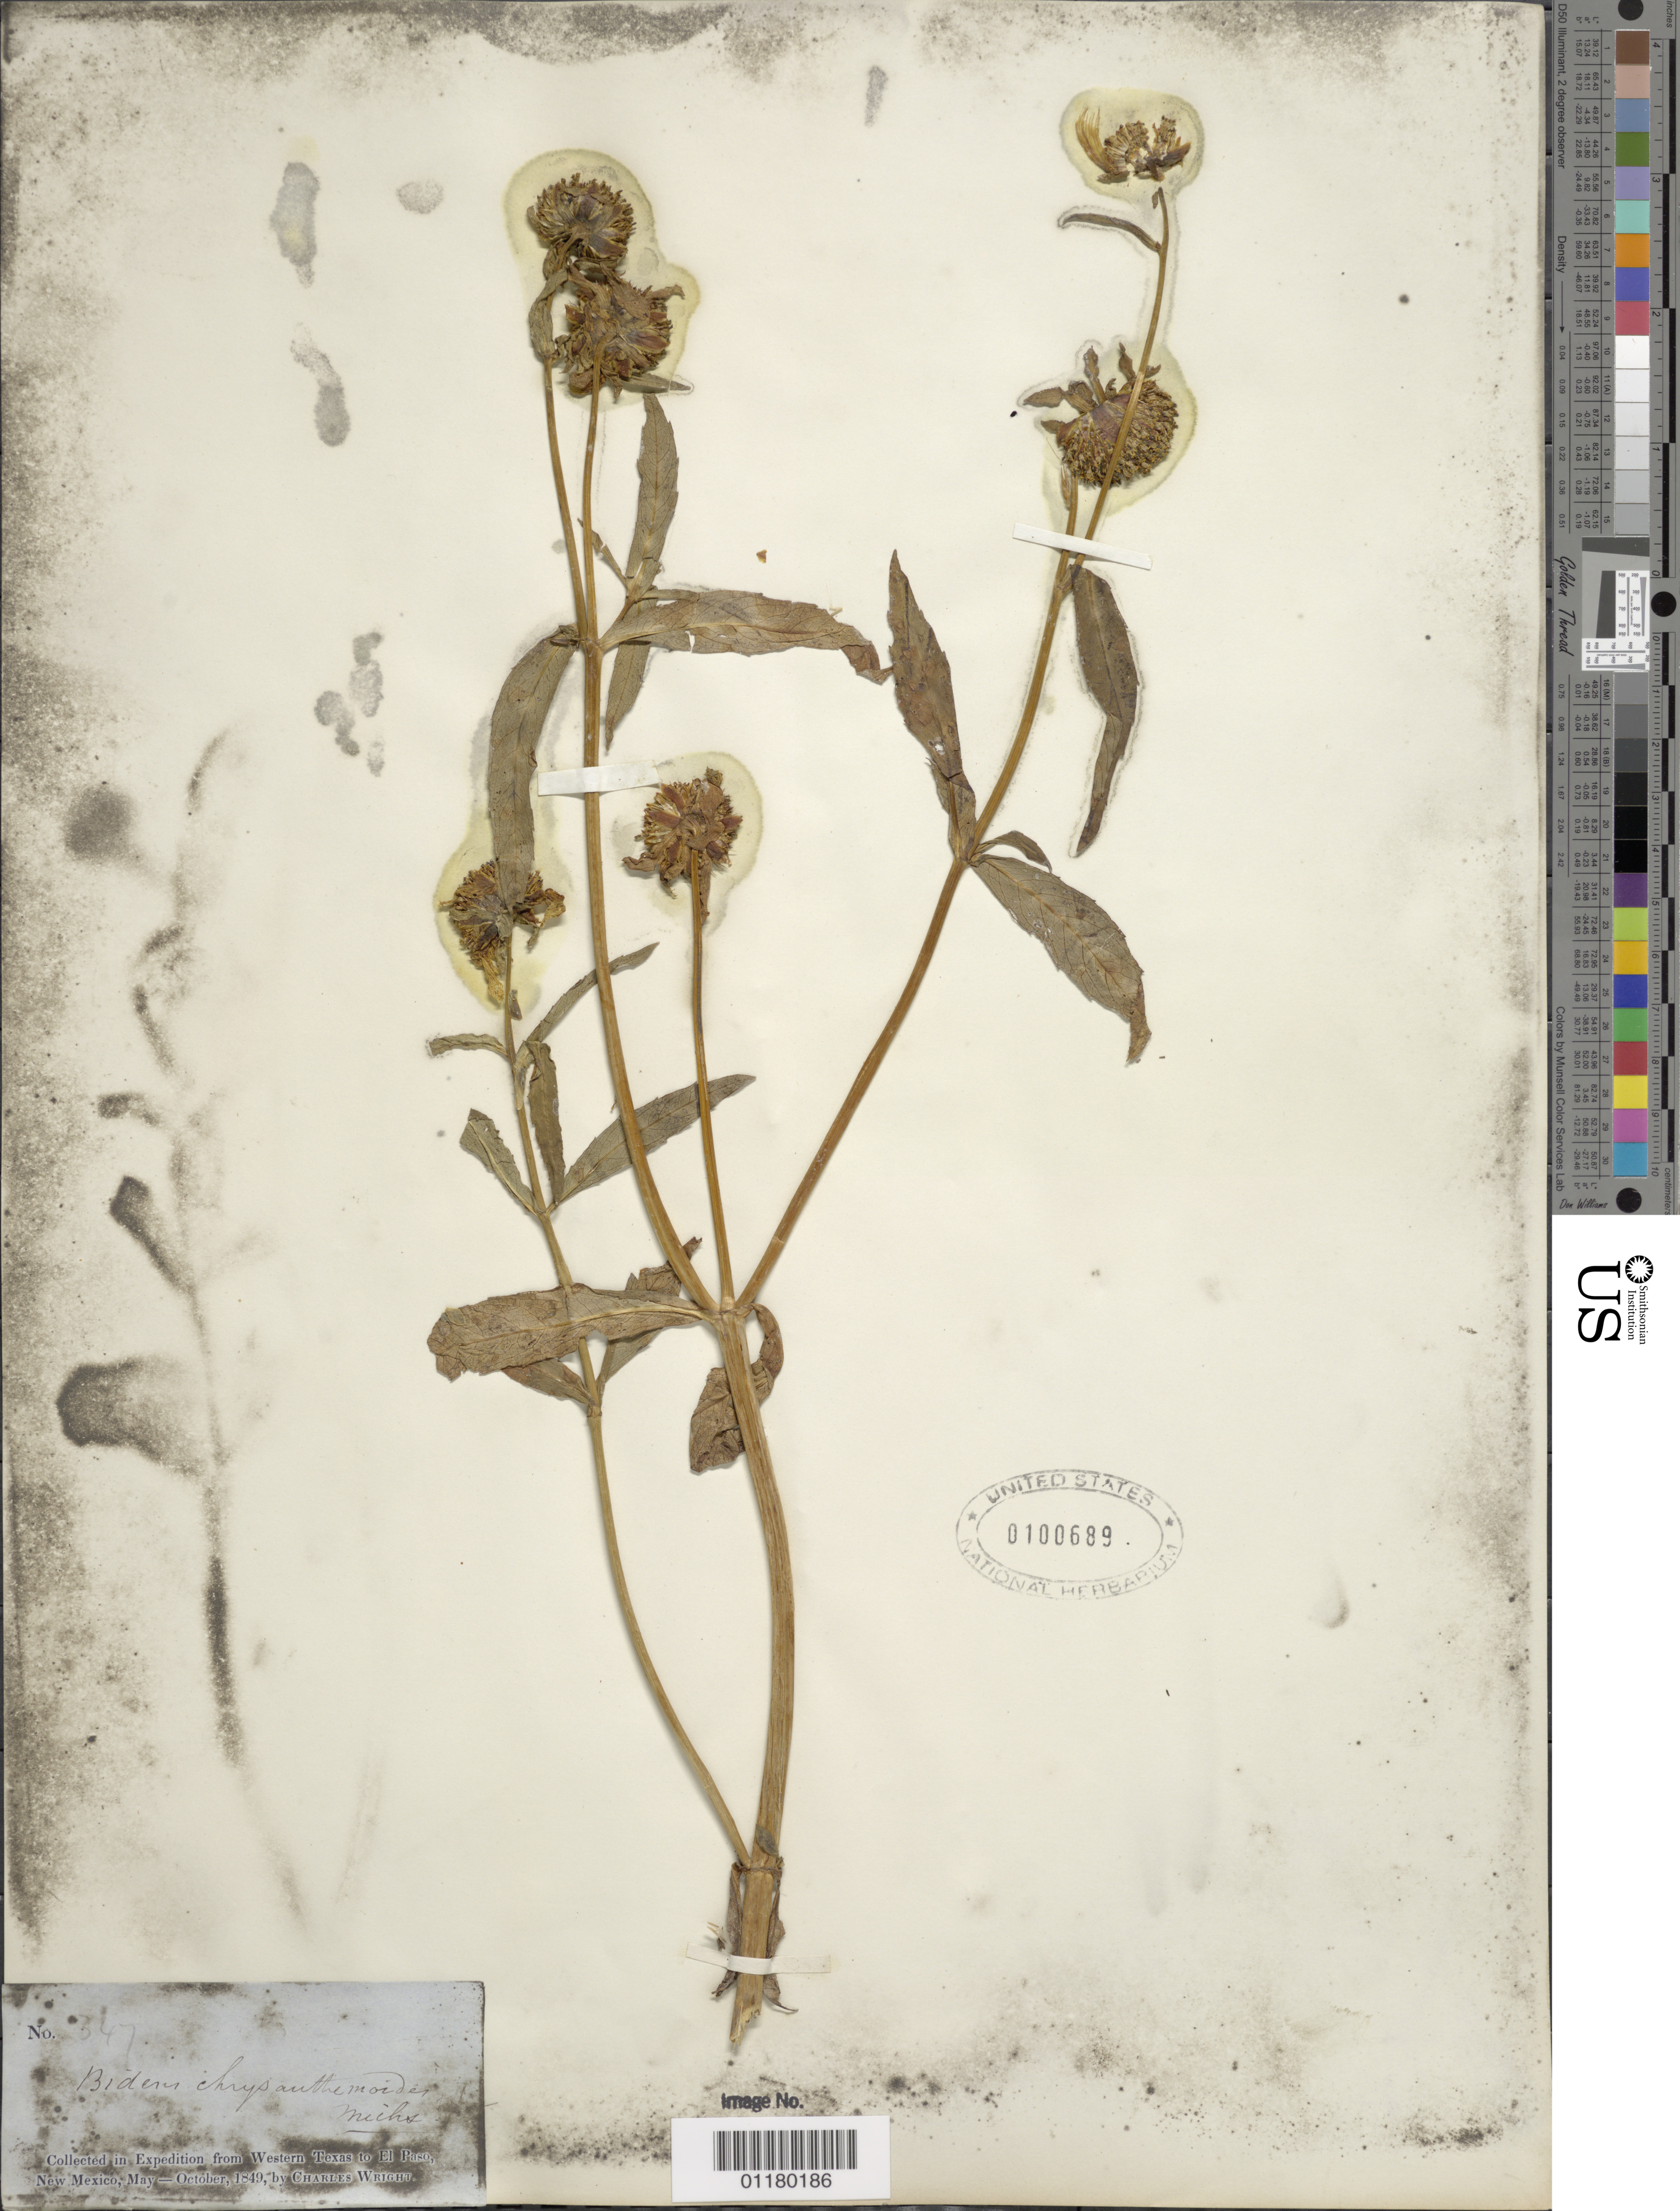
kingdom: Plantae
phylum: Tracheophyta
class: Magnoliopsida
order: Asterales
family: Asteraceae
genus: Bidens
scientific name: Bidens laevis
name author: (L.) Britton, Stearns & Poggenb.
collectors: C. Wright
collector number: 347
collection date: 1849-05/1849-10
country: United States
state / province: New Mexico / Texas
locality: from Western Texas to El Paso, New Mexico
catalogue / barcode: US 100689